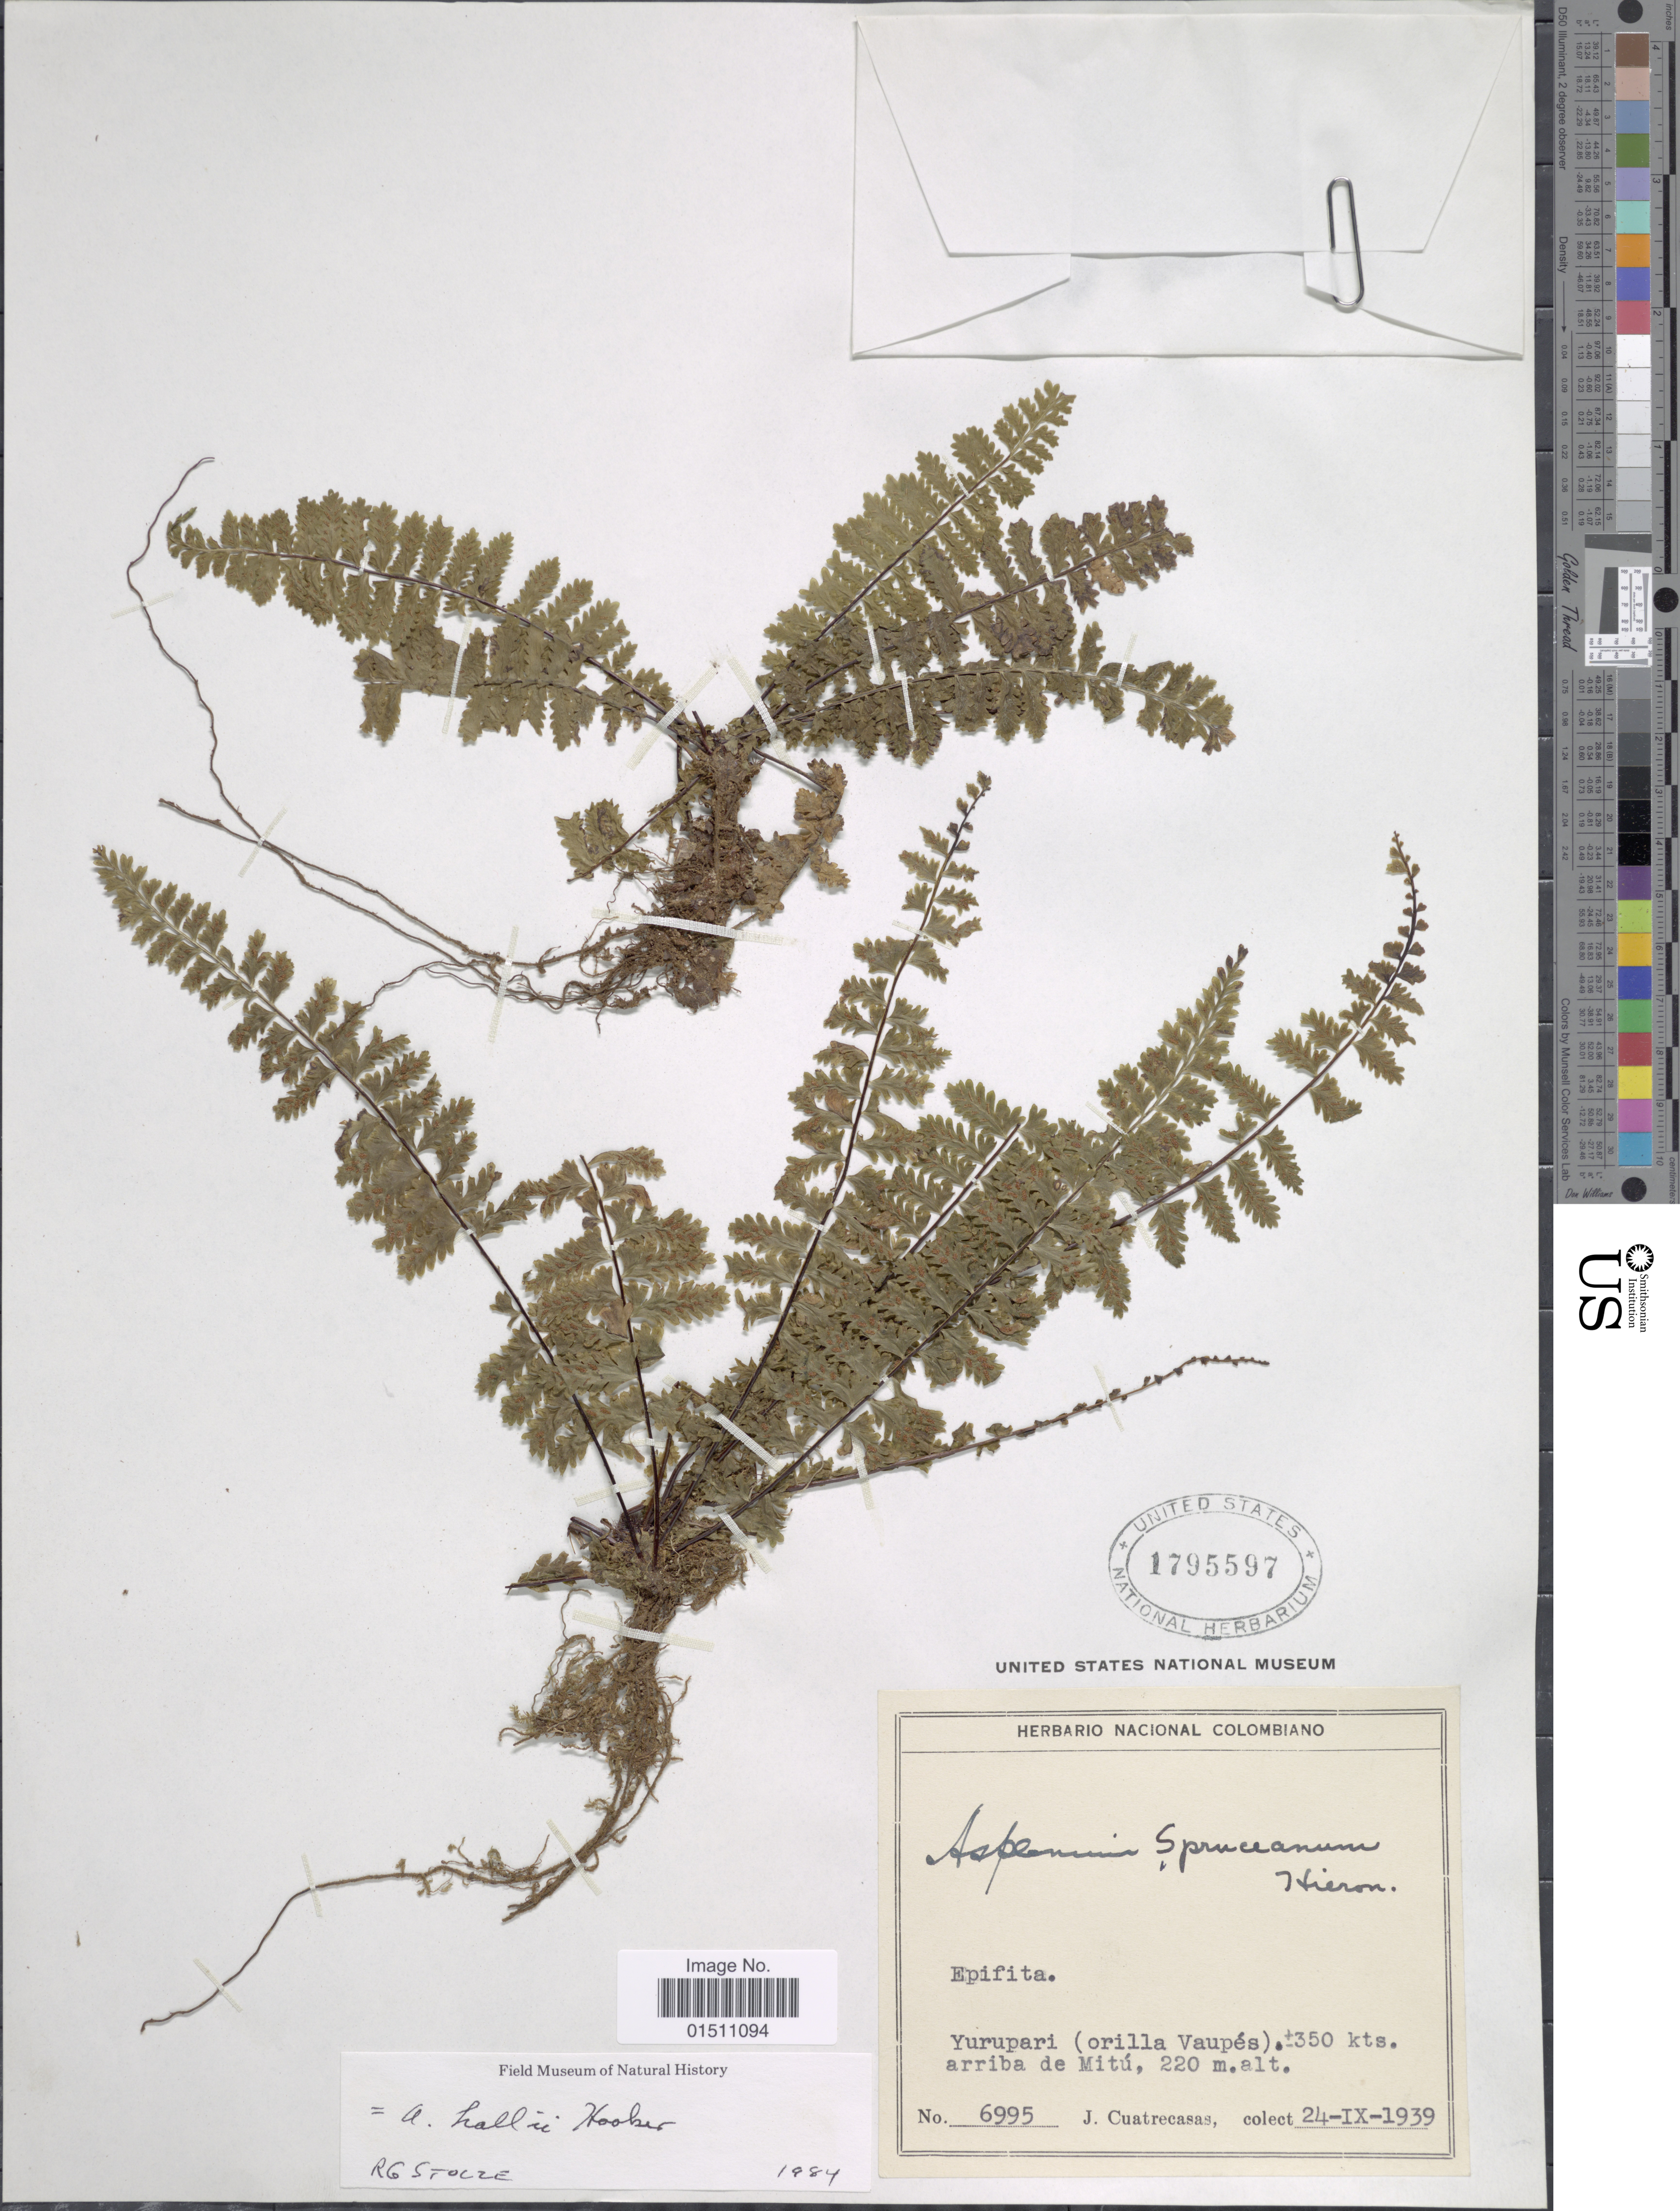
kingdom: Plantae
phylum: Tracheophyta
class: Polypodiopsida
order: Polypodiales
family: Aspleniaceae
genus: Asplenium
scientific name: Asplenium hallii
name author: Hook.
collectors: J. Cuatrecasas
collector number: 6995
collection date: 1939-09-24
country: Colombia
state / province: Vaupés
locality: Colombia, Yurupari (orilla Vaupés). ±350 kts. arriba de Mitú.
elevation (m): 220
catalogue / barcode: US 1795597